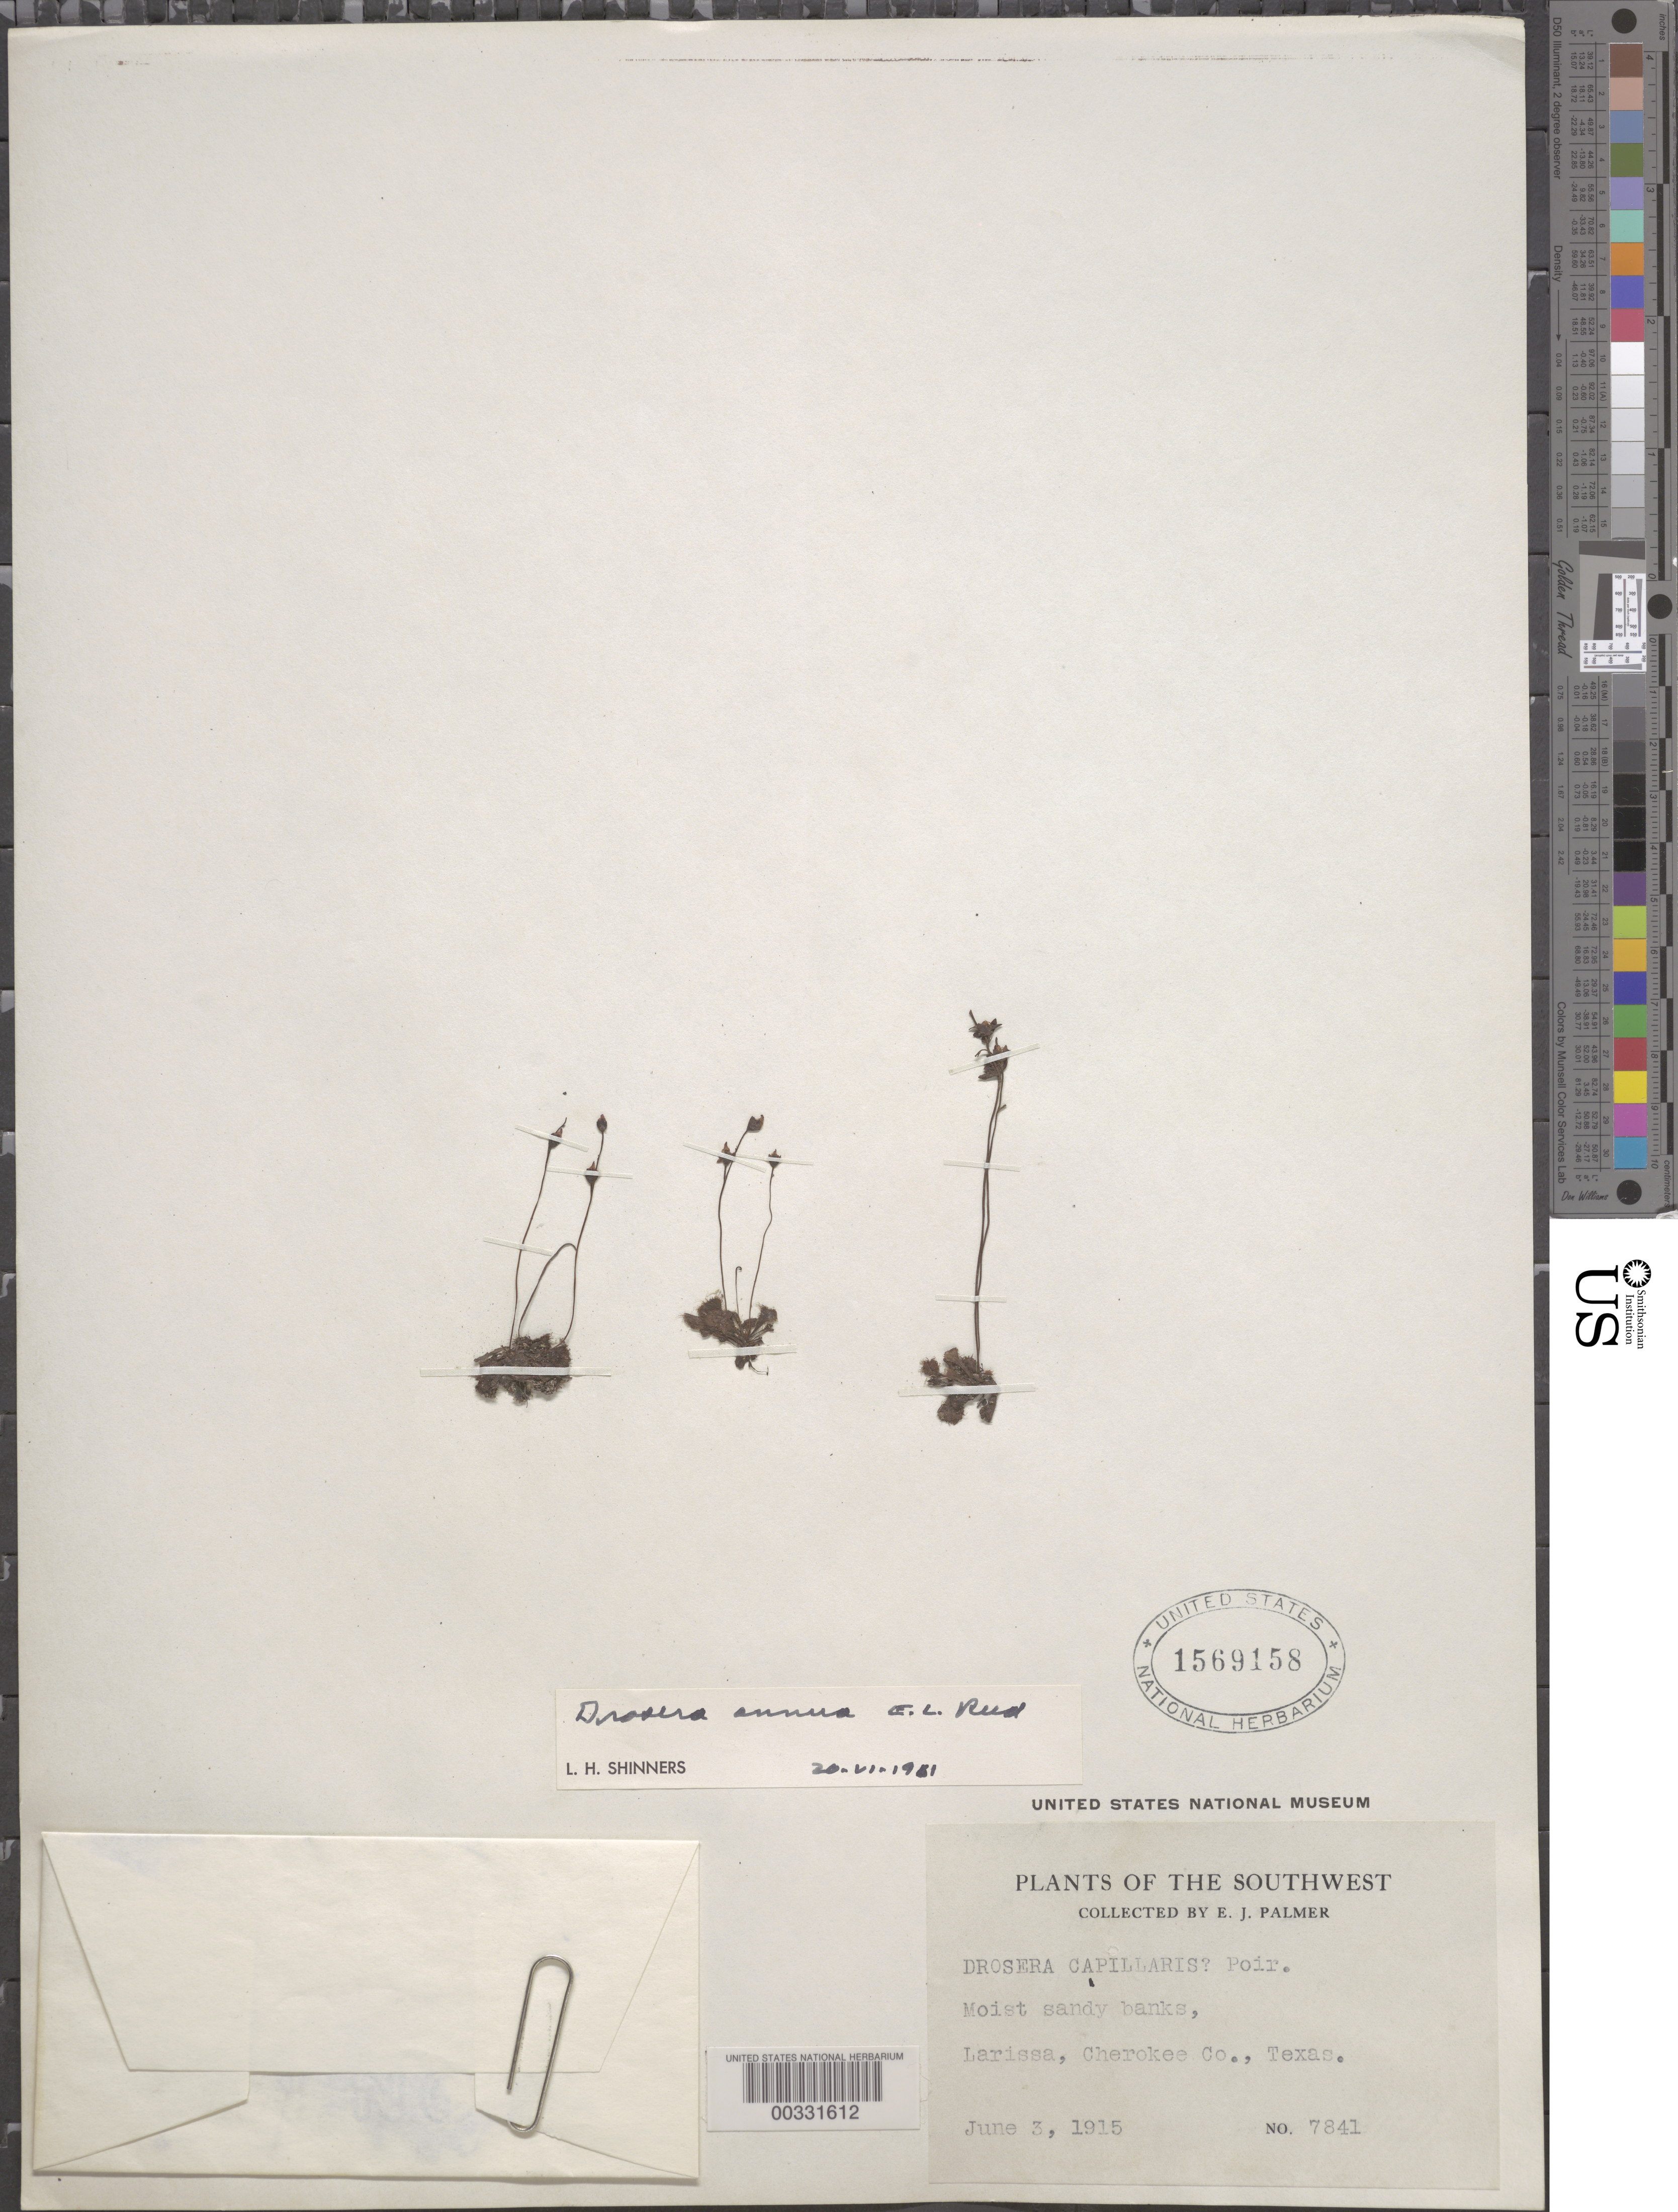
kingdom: Plantae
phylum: Tracheophyta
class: Magnoliopsida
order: Caryophyllales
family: Droseraceae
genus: Drosera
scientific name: Drosera annua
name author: E.L. Reed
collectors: E. J. Palmer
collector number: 7841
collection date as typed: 03 Jun 1915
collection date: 1915-06-03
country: United States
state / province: Texas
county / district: Cherokee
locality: Larissa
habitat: Moist sandy banks.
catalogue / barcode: US 1569158